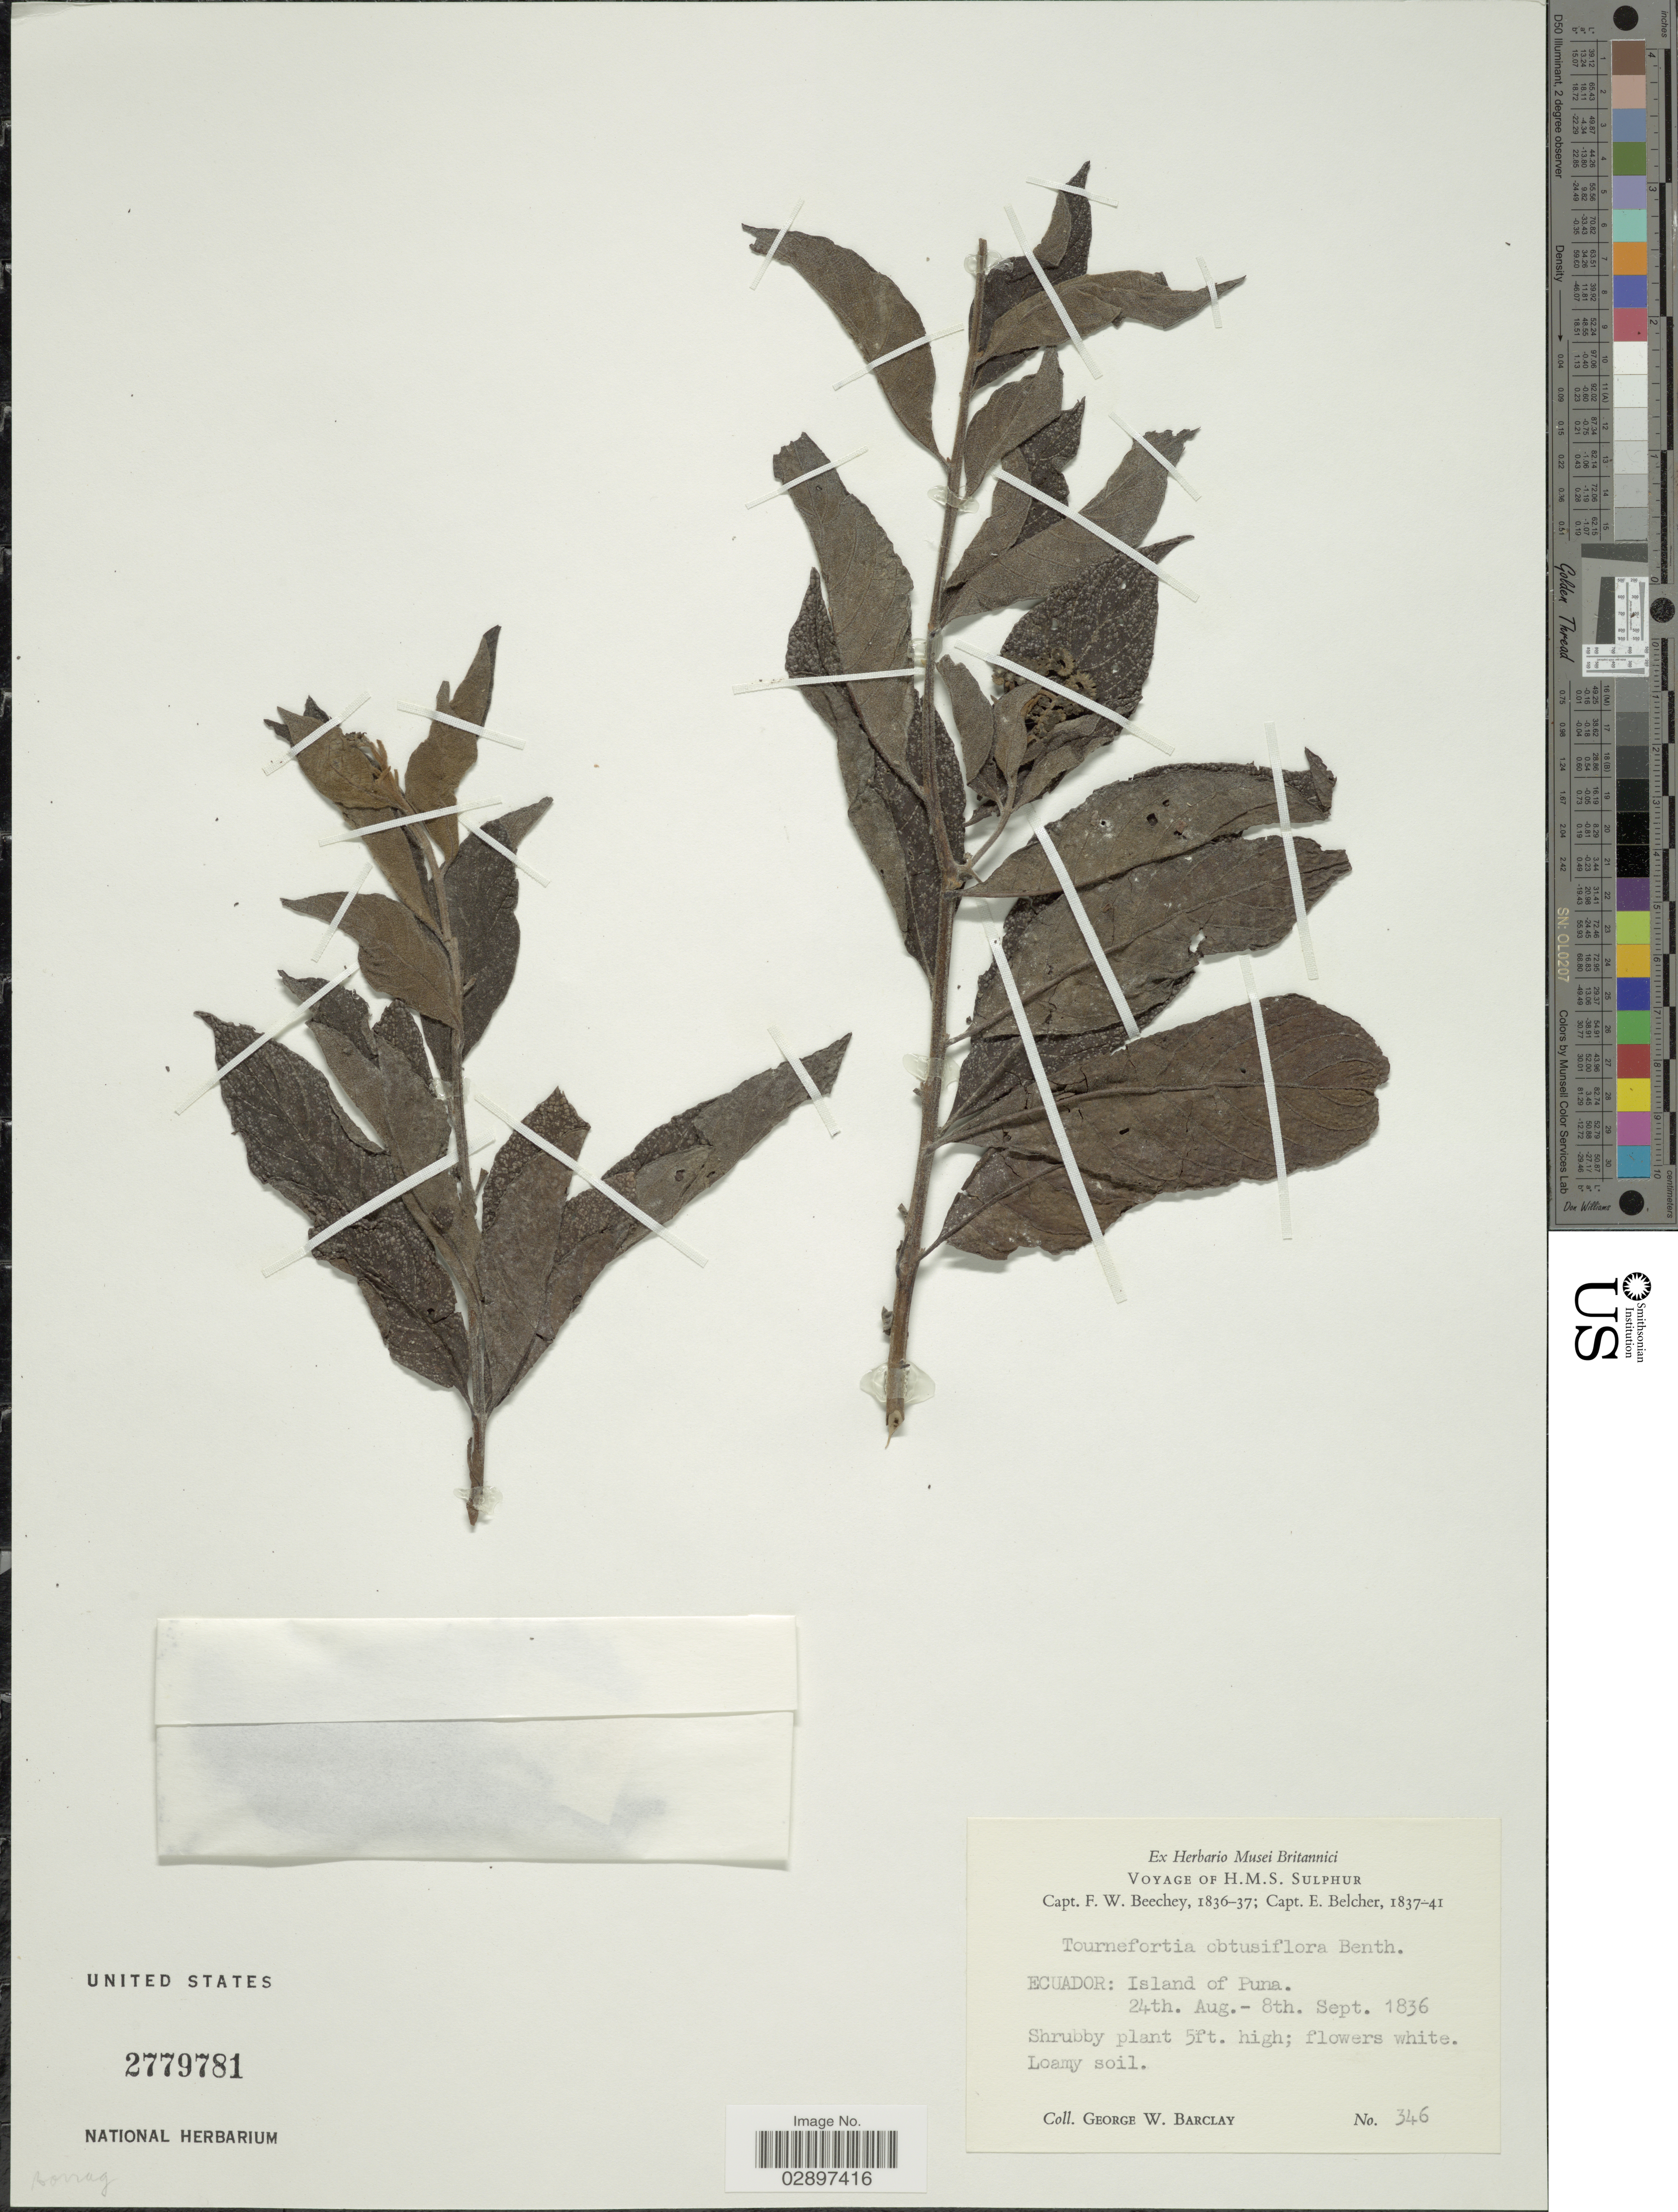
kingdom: Plantae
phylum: Tracheophyta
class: Magnoliopsida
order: Boraginales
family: Heliotropiaceae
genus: Tournefortia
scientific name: Tournefortia obtusiflora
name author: Benth.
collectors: G. W. Barclay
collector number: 346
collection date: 1836-08-24/1836-09-08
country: Ecuador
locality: Island of Puna.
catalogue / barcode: US 2779781